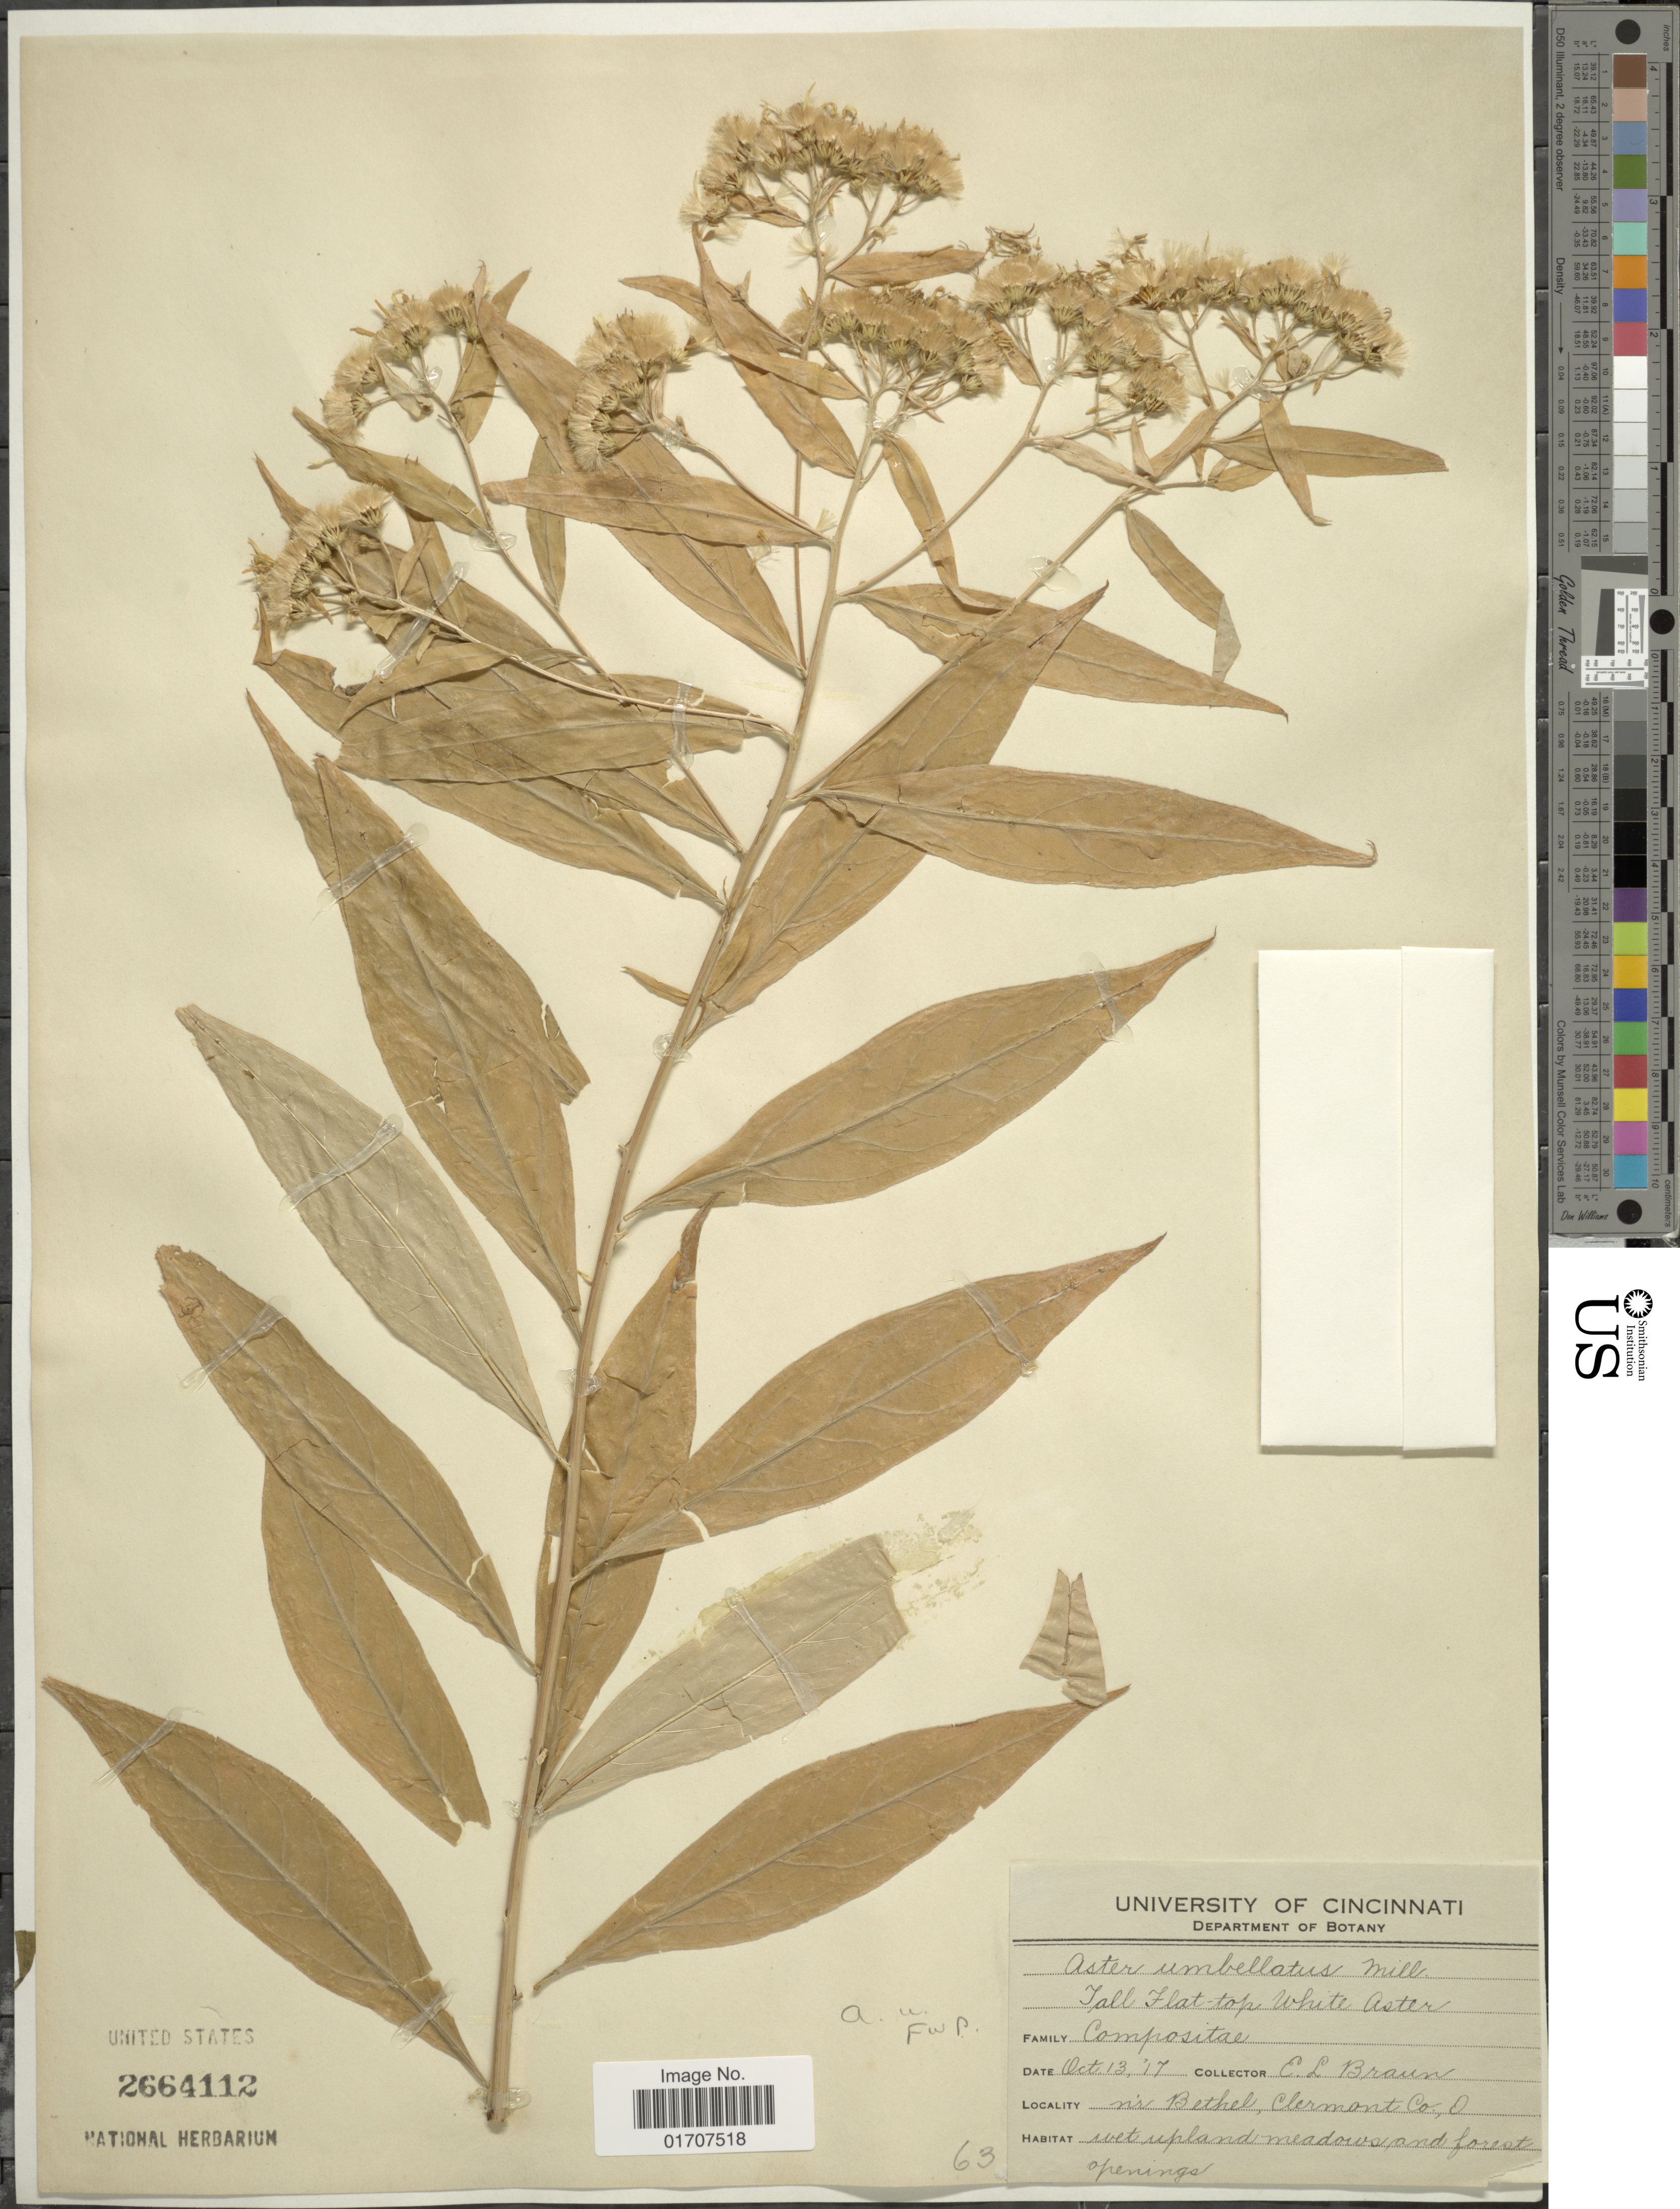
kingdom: Plantae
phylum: Tracheophyta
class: Magnoliopsida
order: Asterales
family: Asteraceae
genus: Doellingeria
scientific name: Doellingeria umbellata var. umbellata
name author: Nees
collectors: E. L. Braun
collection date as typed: Transcribed d/m/y: 13/10/17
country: United States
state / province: Ohio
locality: Nr Bethel, Clermont Co., O.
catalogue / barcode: US 2664112